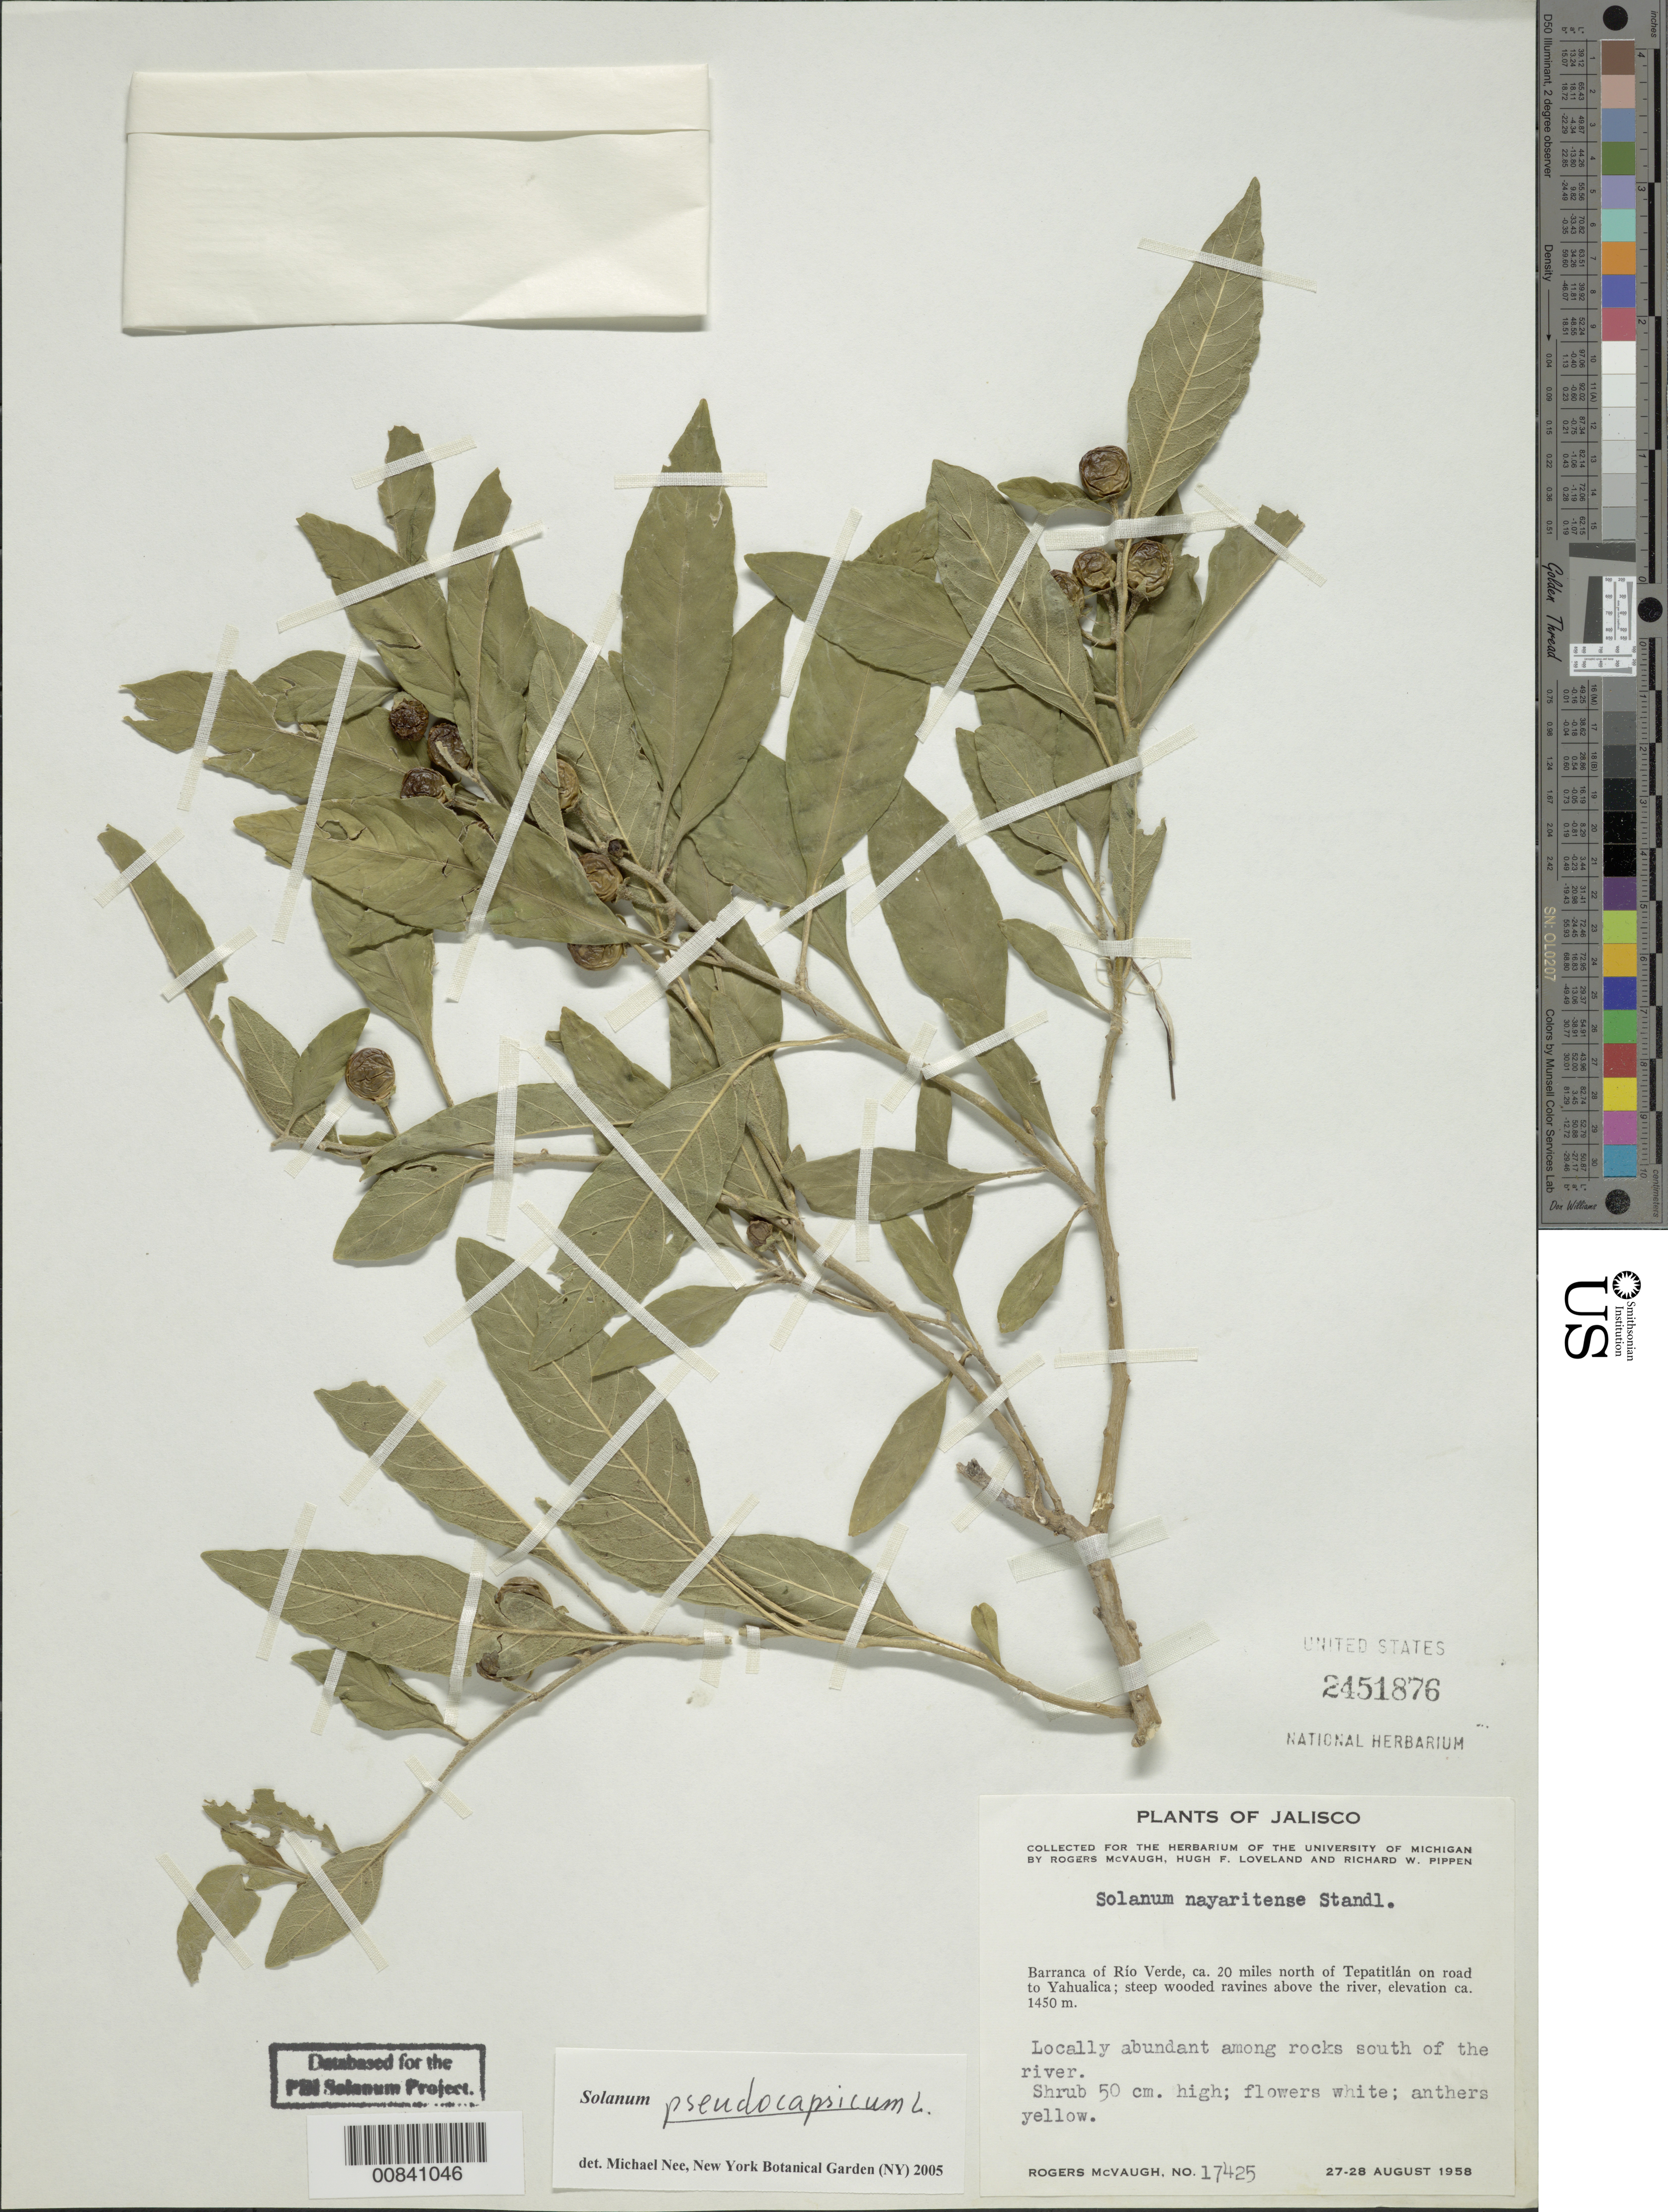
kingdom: Plantae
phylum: Tracheophyta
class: Magnoliopsida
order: Solanales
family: Solanaceae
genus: Solanum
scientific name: Solanum diflorum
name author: Vell.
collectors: R. McVaugh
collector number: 17425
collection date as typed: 27 Aug 1958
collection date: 1958-08-27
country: Mexico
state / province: Jalisco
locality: Barranca of Río Verde ca. 20 mile N of Tepatitlán on road to Yahualica,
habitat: Steep wooded ravines above the river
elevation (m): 1450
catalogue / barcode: US 2451976